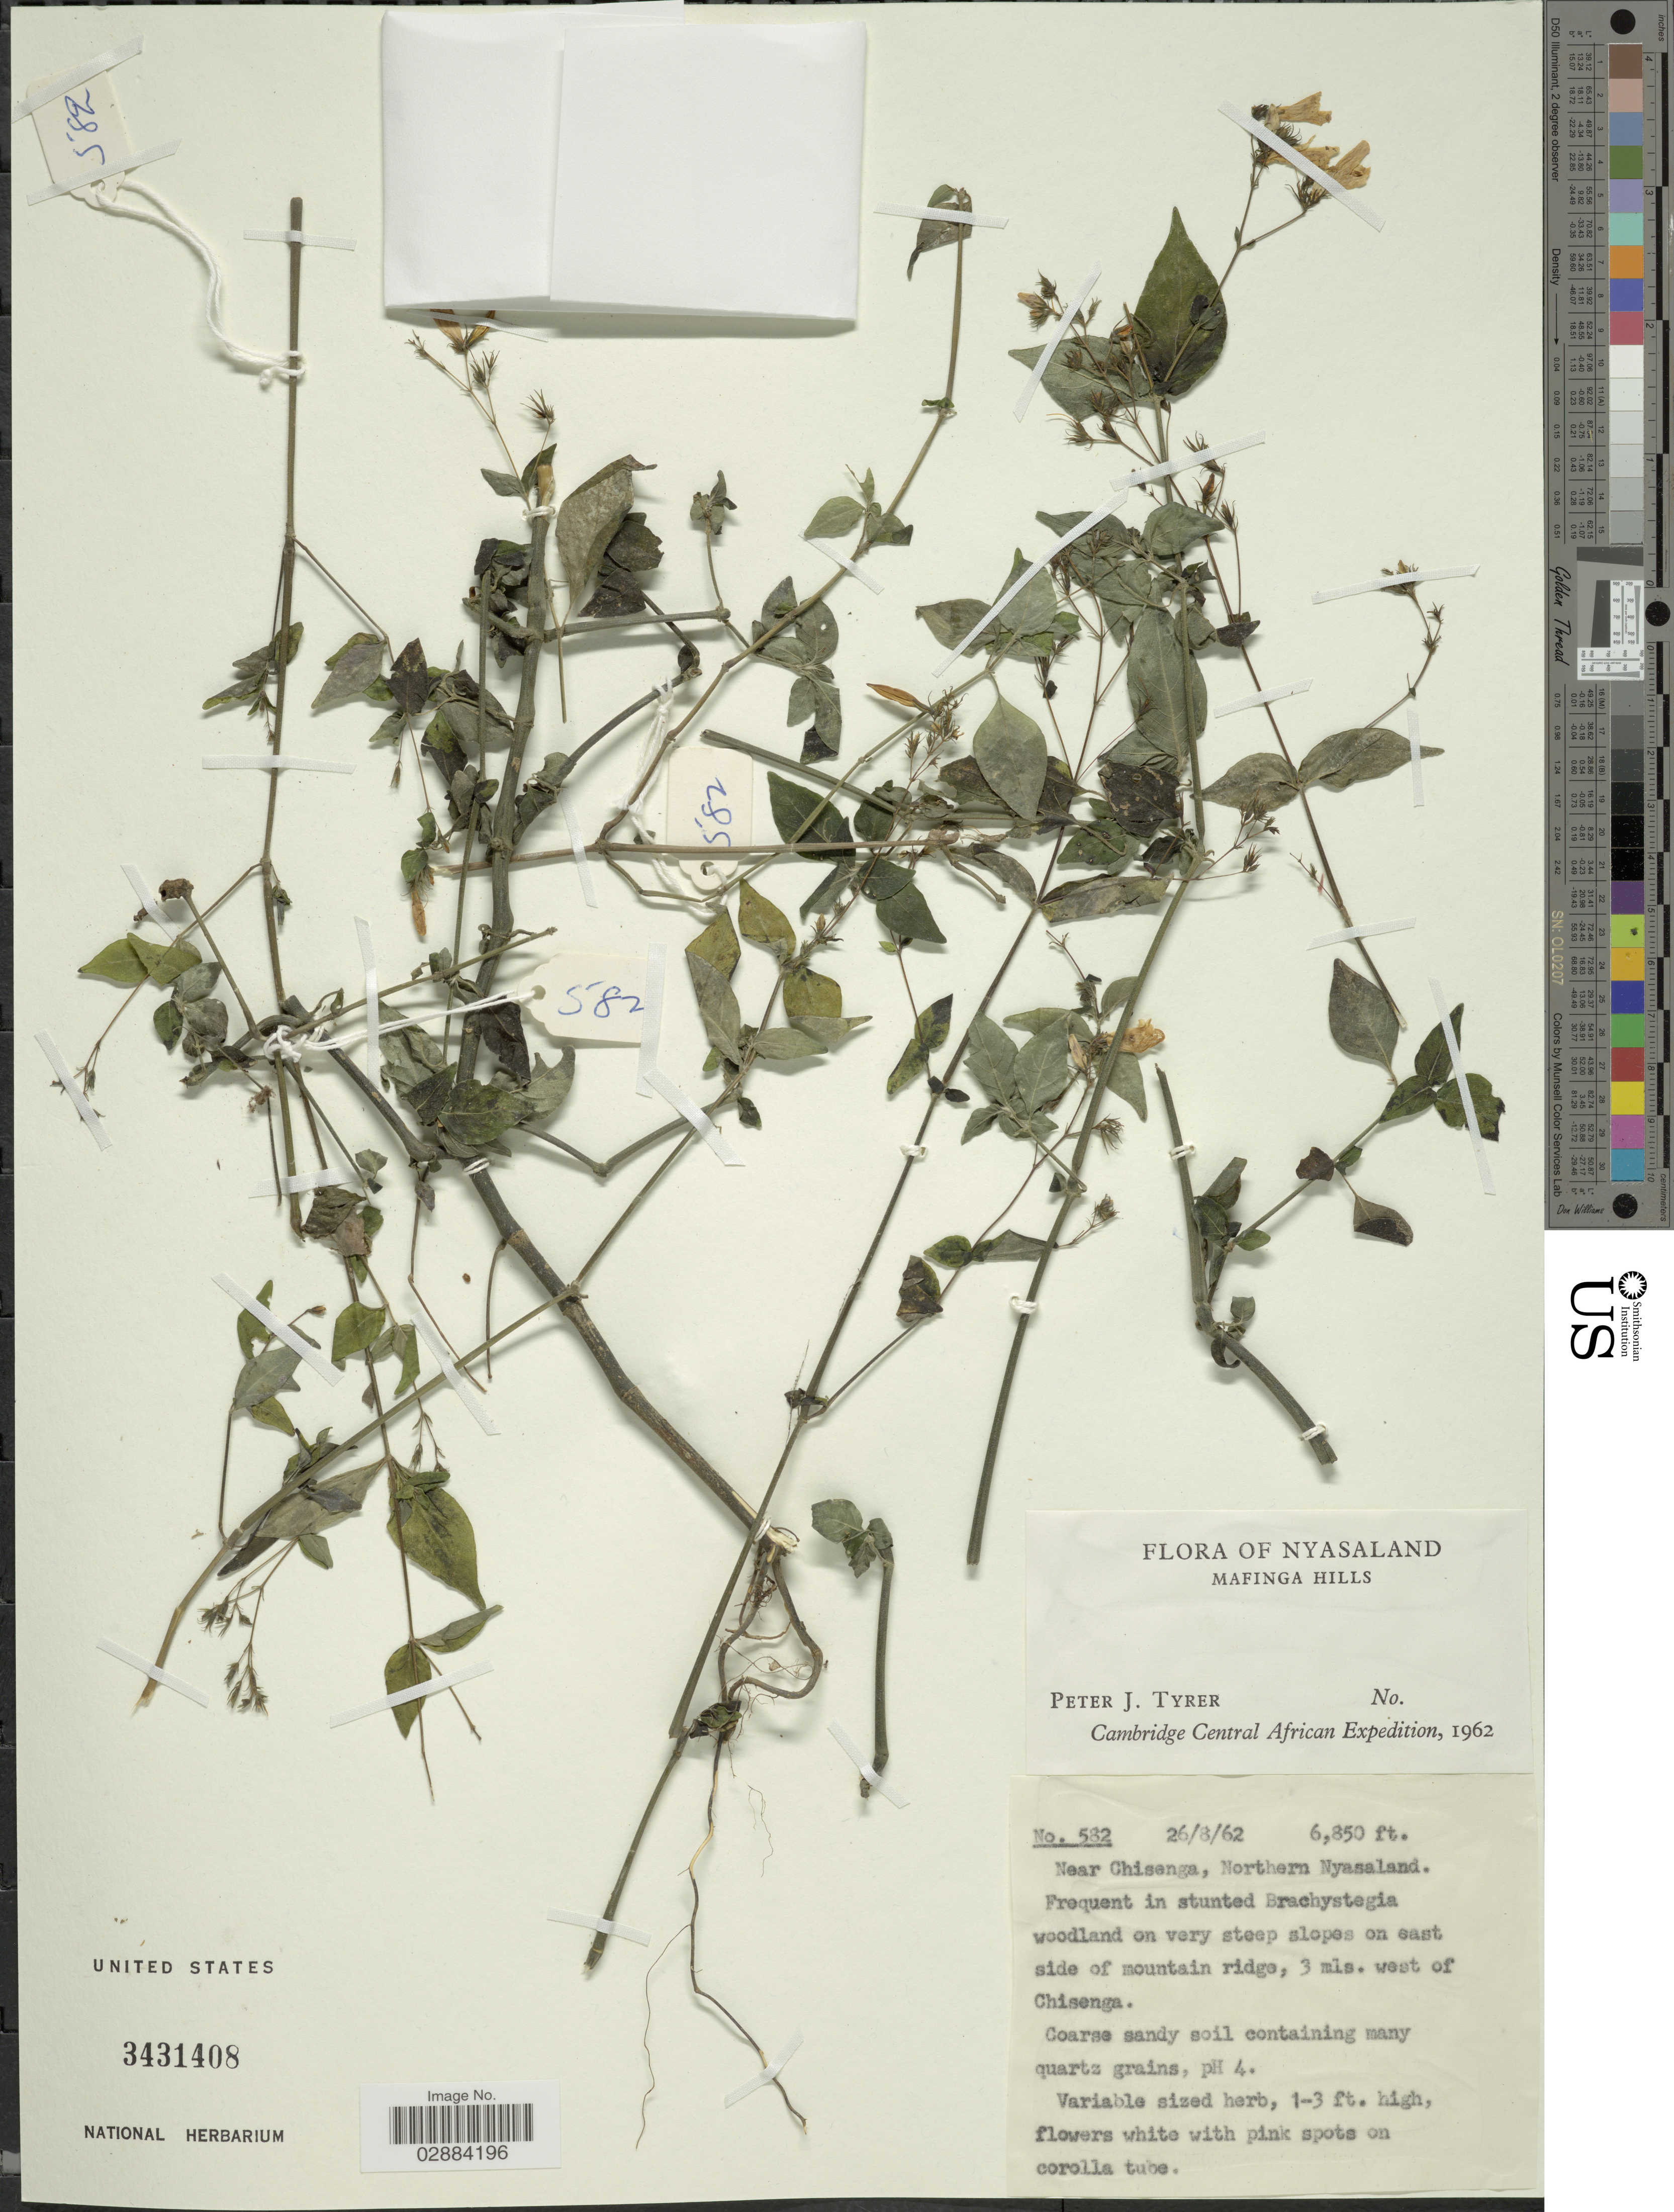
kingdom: Plantae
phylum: Tracheophyta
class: Magnoliopsida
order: Lamiales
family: Acanthaceae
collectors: P. Tyrer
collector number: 582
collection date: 1962-08-26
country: Malawi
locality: Mafinga Hills. Near Chisenga, Northern Nyasaland.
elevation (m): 2088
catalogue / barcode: US 3431408